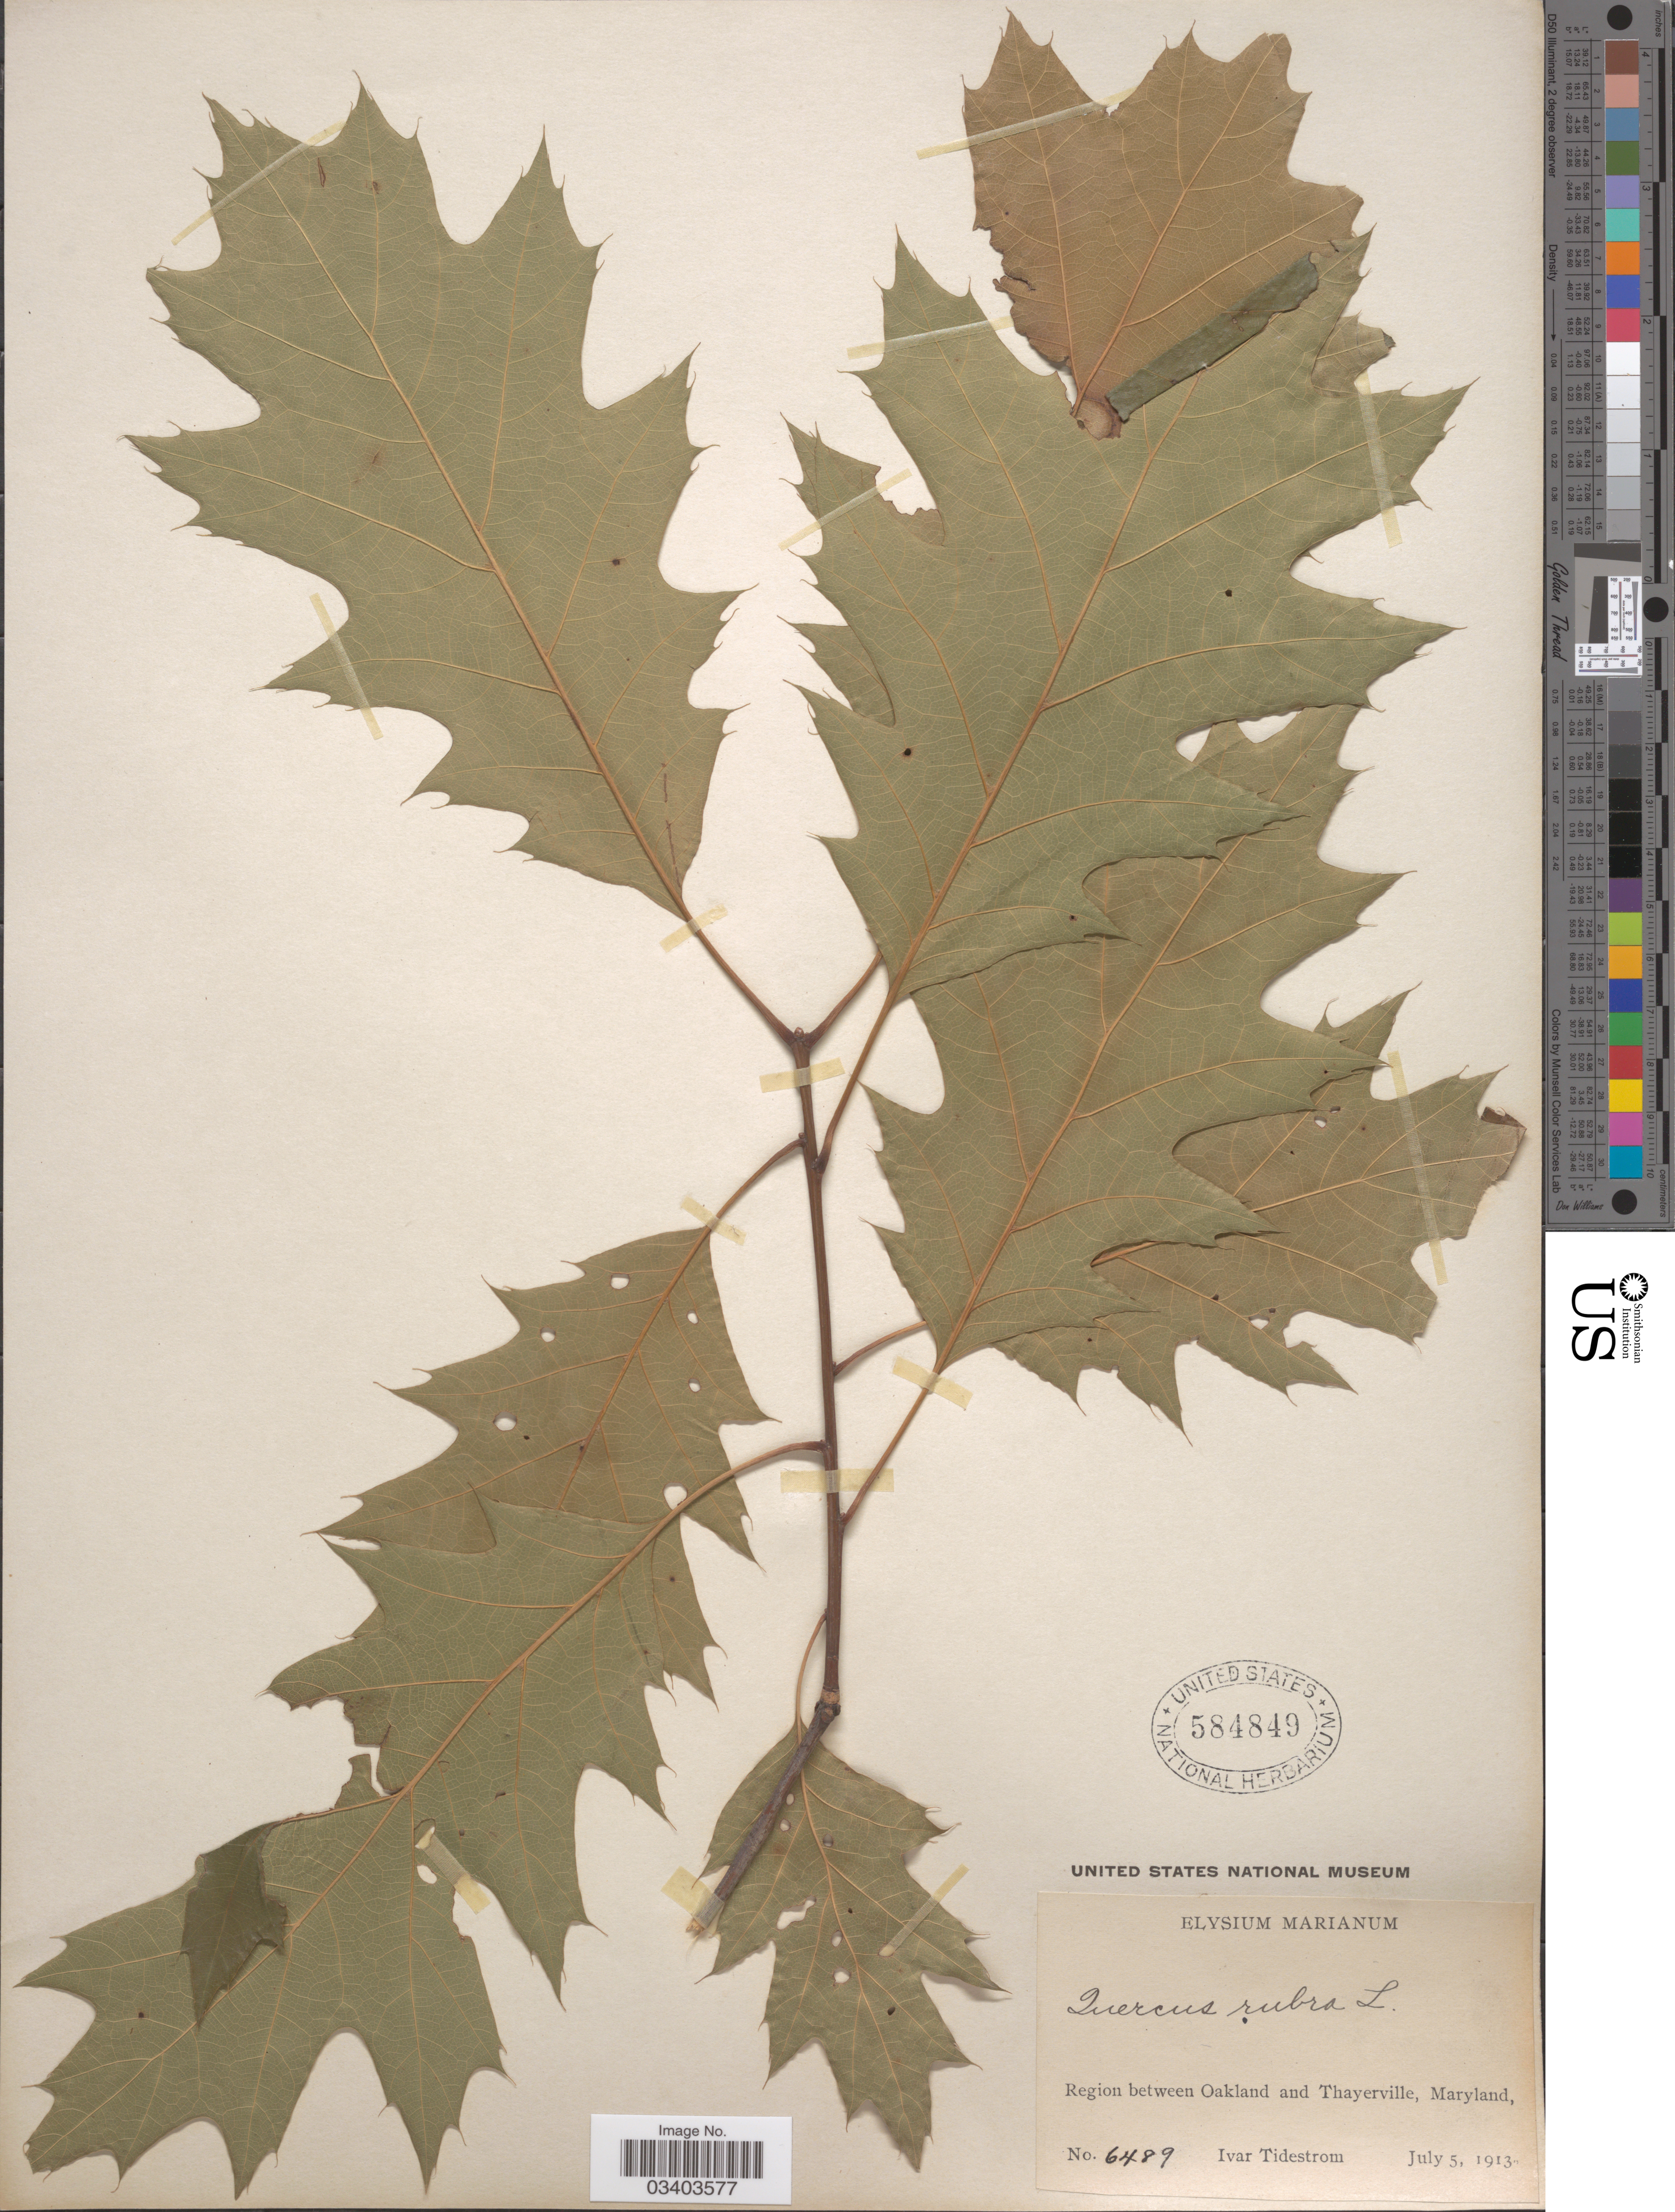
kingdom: Plantae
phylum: Tracheophyta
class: Magnoliopsida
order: Fagales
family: Fagaceae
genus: Quercus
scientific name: Quercus borealis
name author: F. Michx.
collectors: I. F. Tidestrom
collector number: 6489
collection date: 1913-07-05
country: United States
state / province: Maryland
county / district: Garrett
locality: Region between Oakland and Thayerville.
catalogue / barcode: US 584849